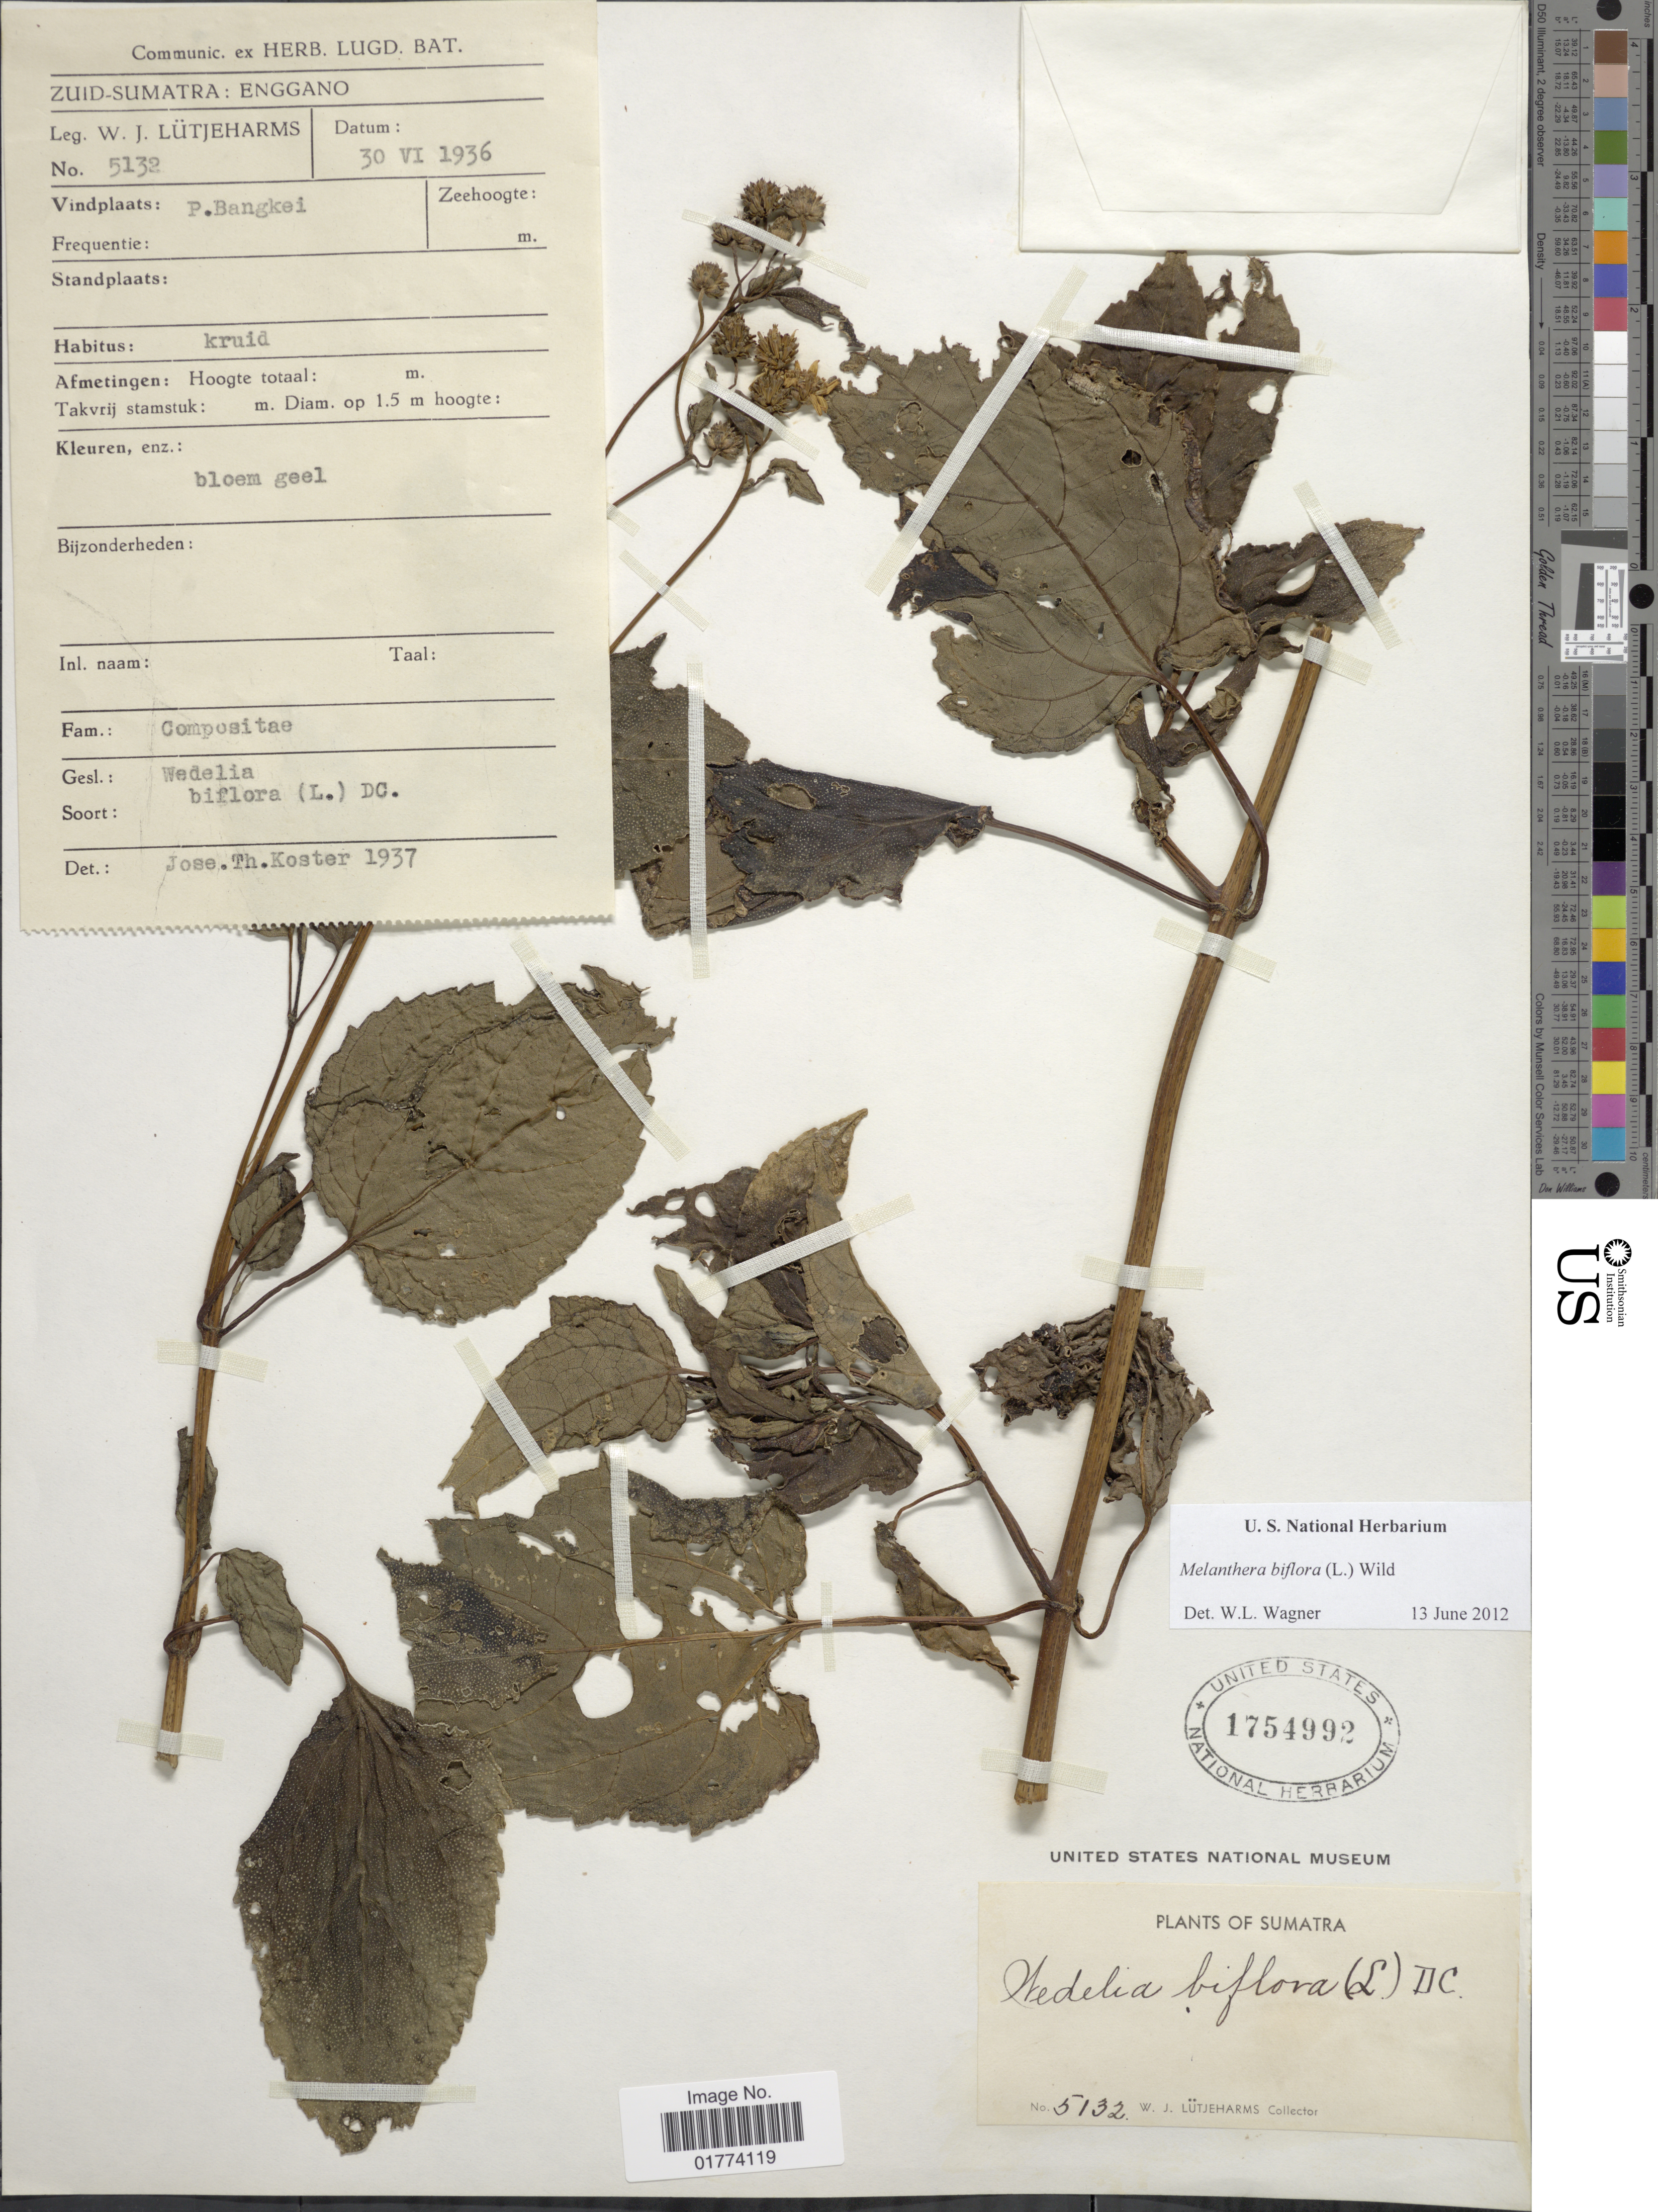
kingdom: Plantae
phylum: Tracheophyta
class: Magnoliopsida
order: Asterales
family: Asteraceae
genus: Wollastonia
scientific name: Wollastonia biflora var. biflora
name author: (L.) DC.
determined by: Wagner, W. L., (BOT), Smithsonian Institution - National Museum of Natural History (UNITED STATES)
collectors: W. Lutjeharms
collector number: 5132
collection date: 1936-06-30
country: Indonesia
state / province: Sumatra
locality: Zuid-Sumatra: Enggano, P. Bangkei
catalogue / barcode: US 1754992